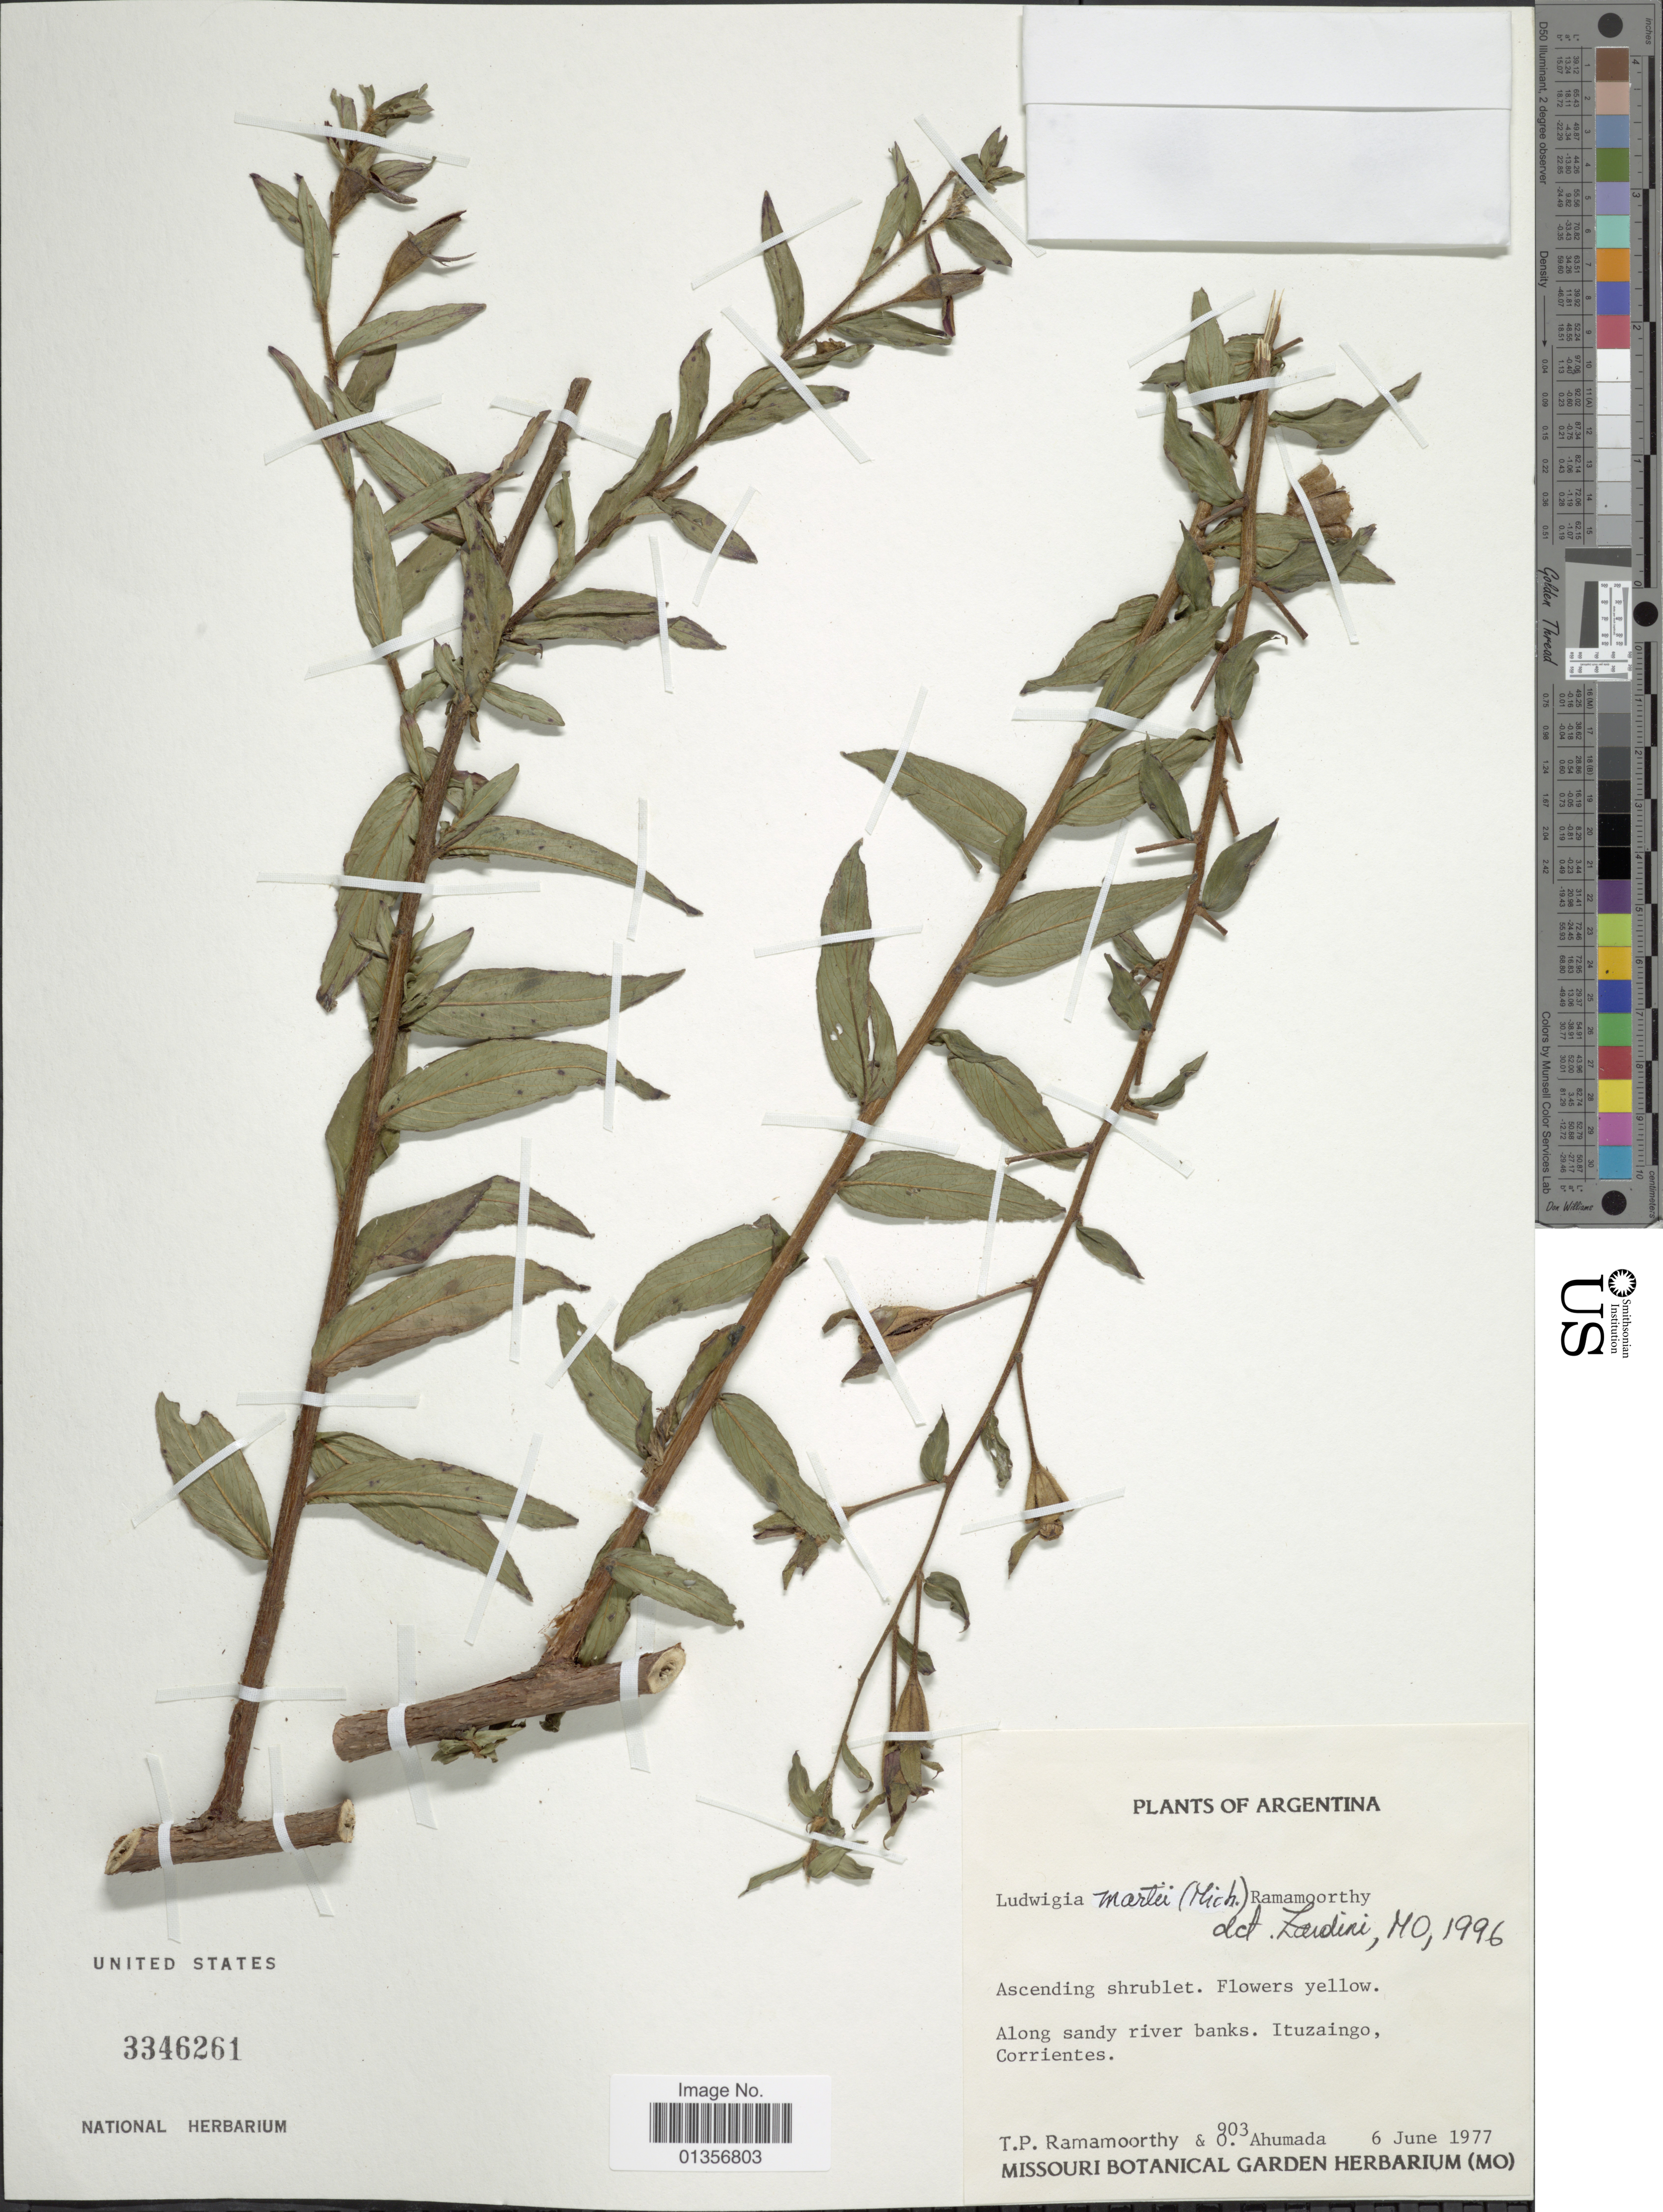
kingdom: Plantae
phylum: Tracheophyta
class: Magnoliopsida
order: Myrtales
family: Onagraceae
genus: Ludwigia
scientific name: Ludwigia martii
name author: (Micheli) Ramamoorthy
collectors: T. P. Ramamoorthy & O. Ahumada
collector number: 903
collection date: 1977-06-06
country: Argentina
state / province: Corrientes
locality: Along sandy river banks. Ituzaingo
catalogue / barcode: US 3346261